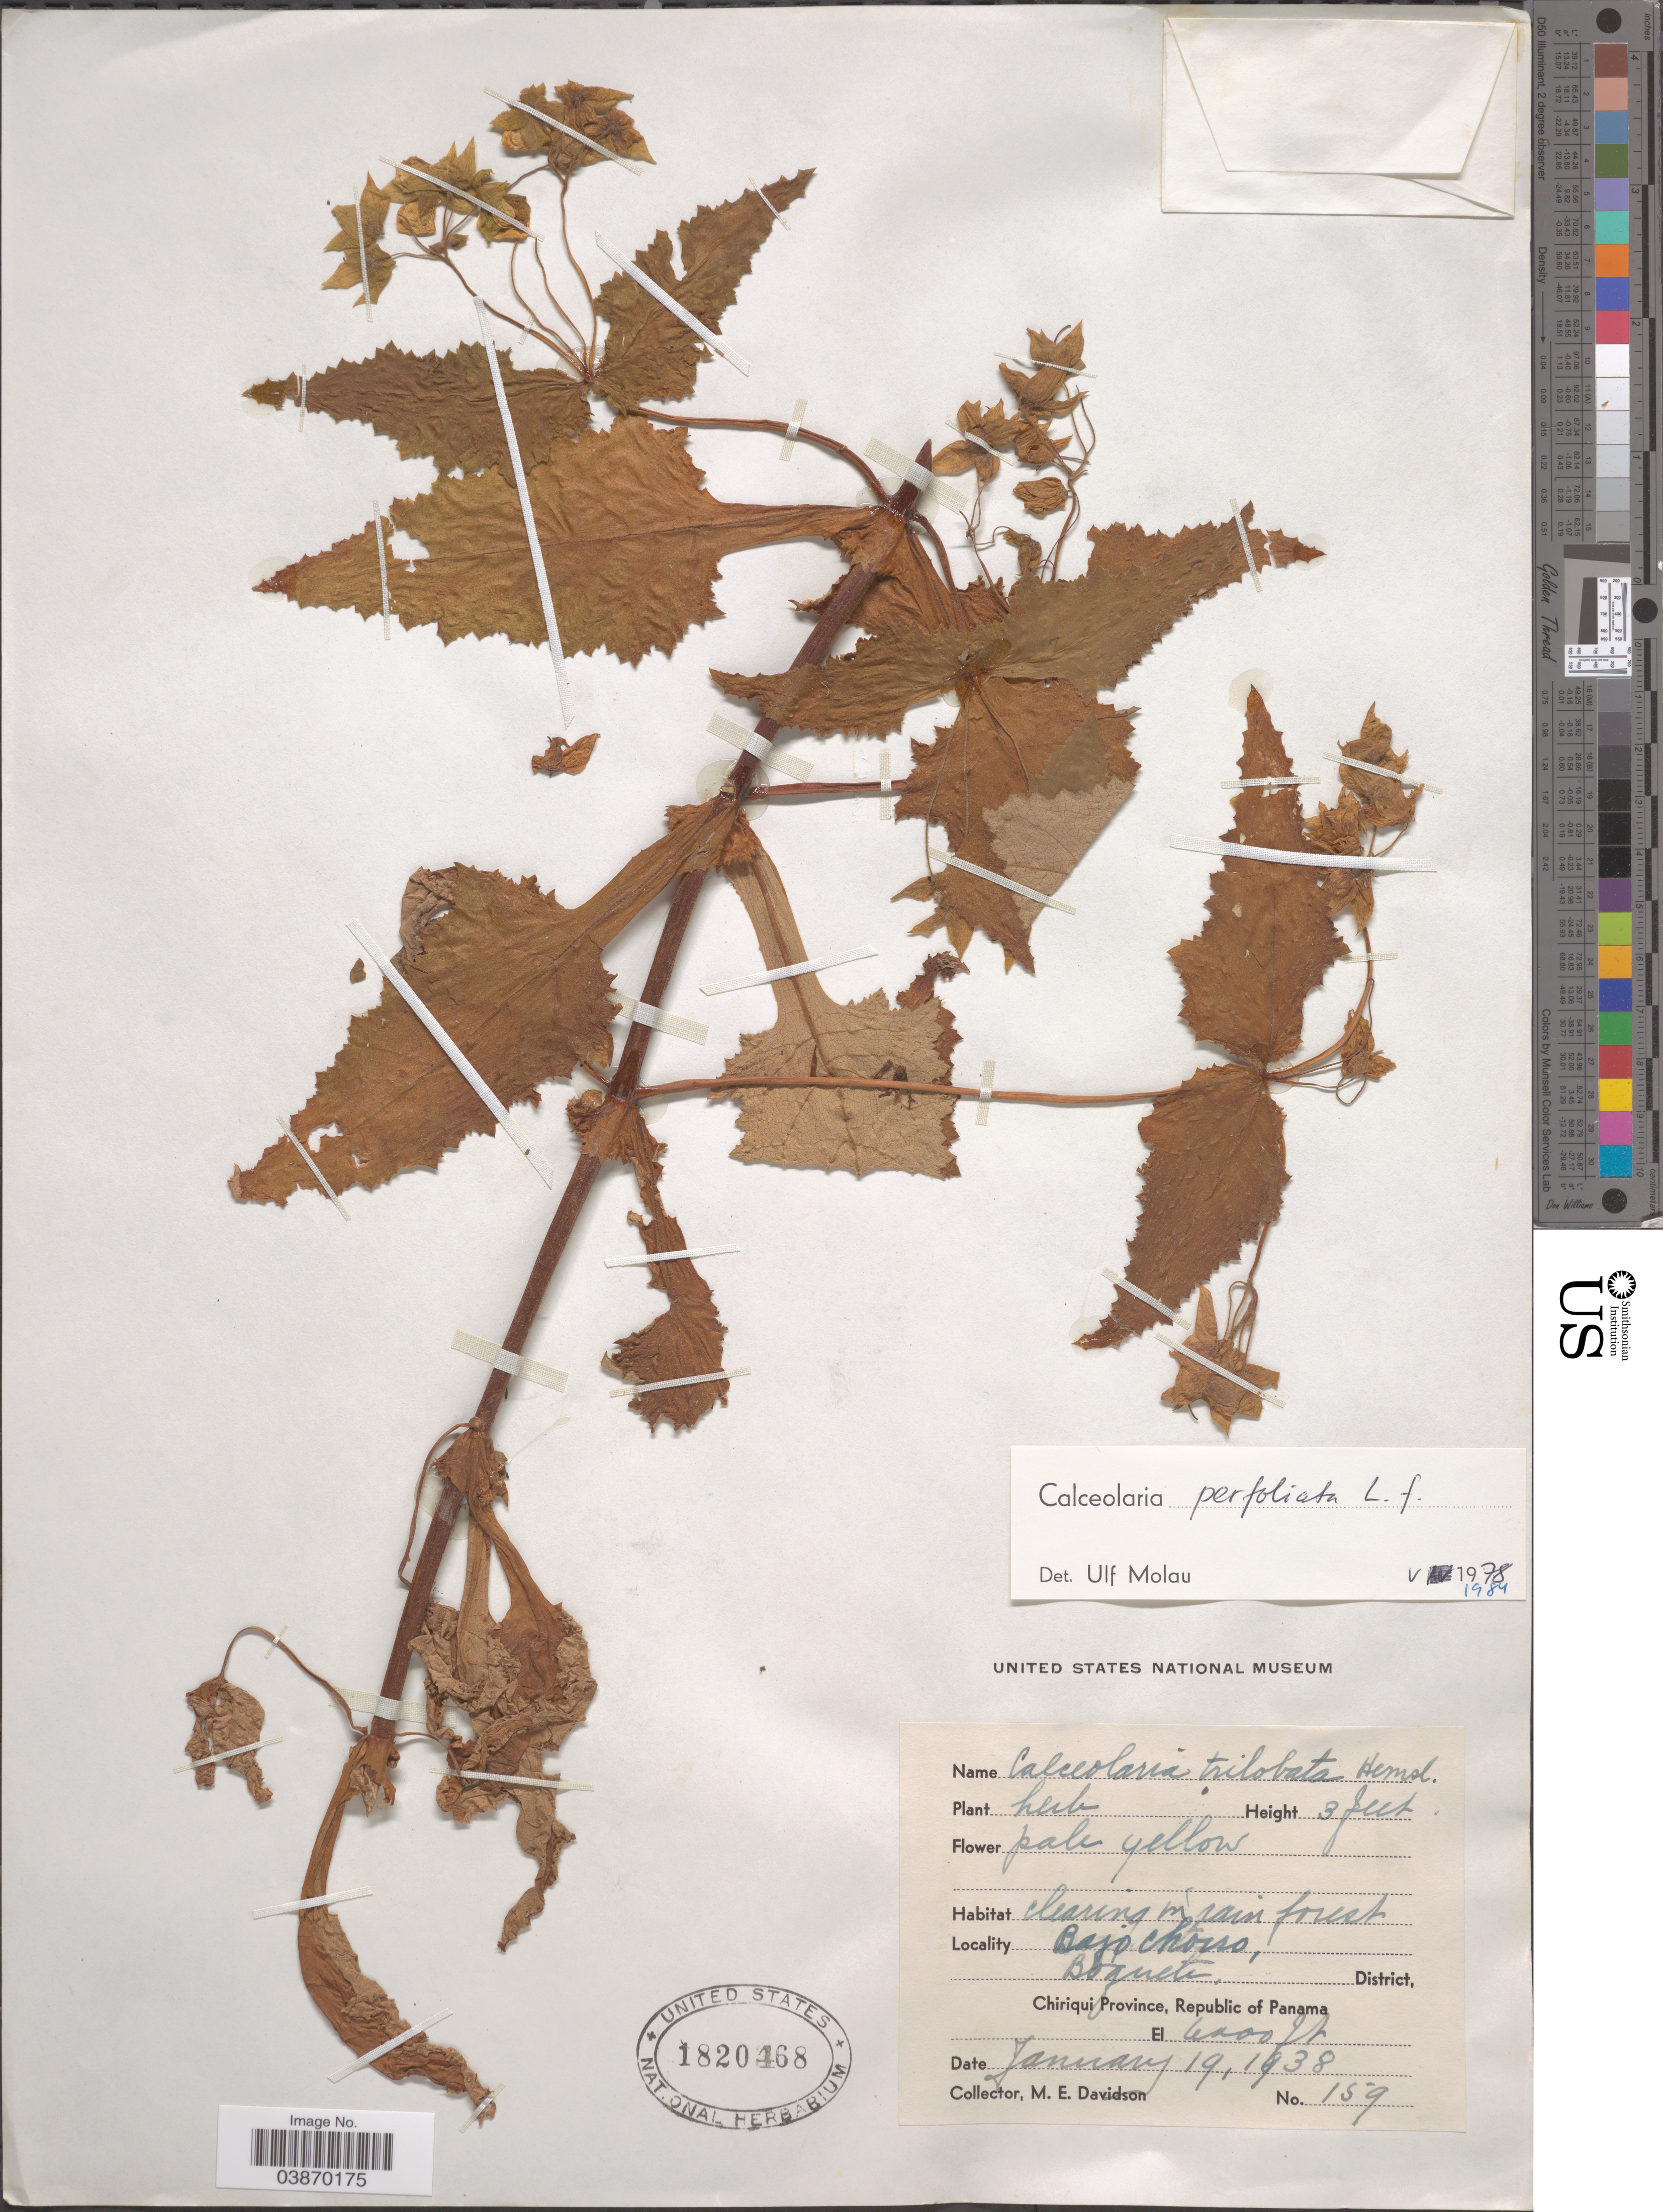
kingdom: Plantae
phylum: Tracheophyta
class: Magnoliopsida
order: Lamiales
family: Calceolariaceae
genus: Calceolaria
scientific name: Calceolaria perfoliata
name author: L. f.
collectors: M. E. Davidson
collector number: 159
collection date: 1938-01-19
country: Panama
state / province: Chiriqui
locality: Bajo Chorro, Boquete District, Republic of Panama.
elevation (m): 1829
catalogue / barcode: US 1820468